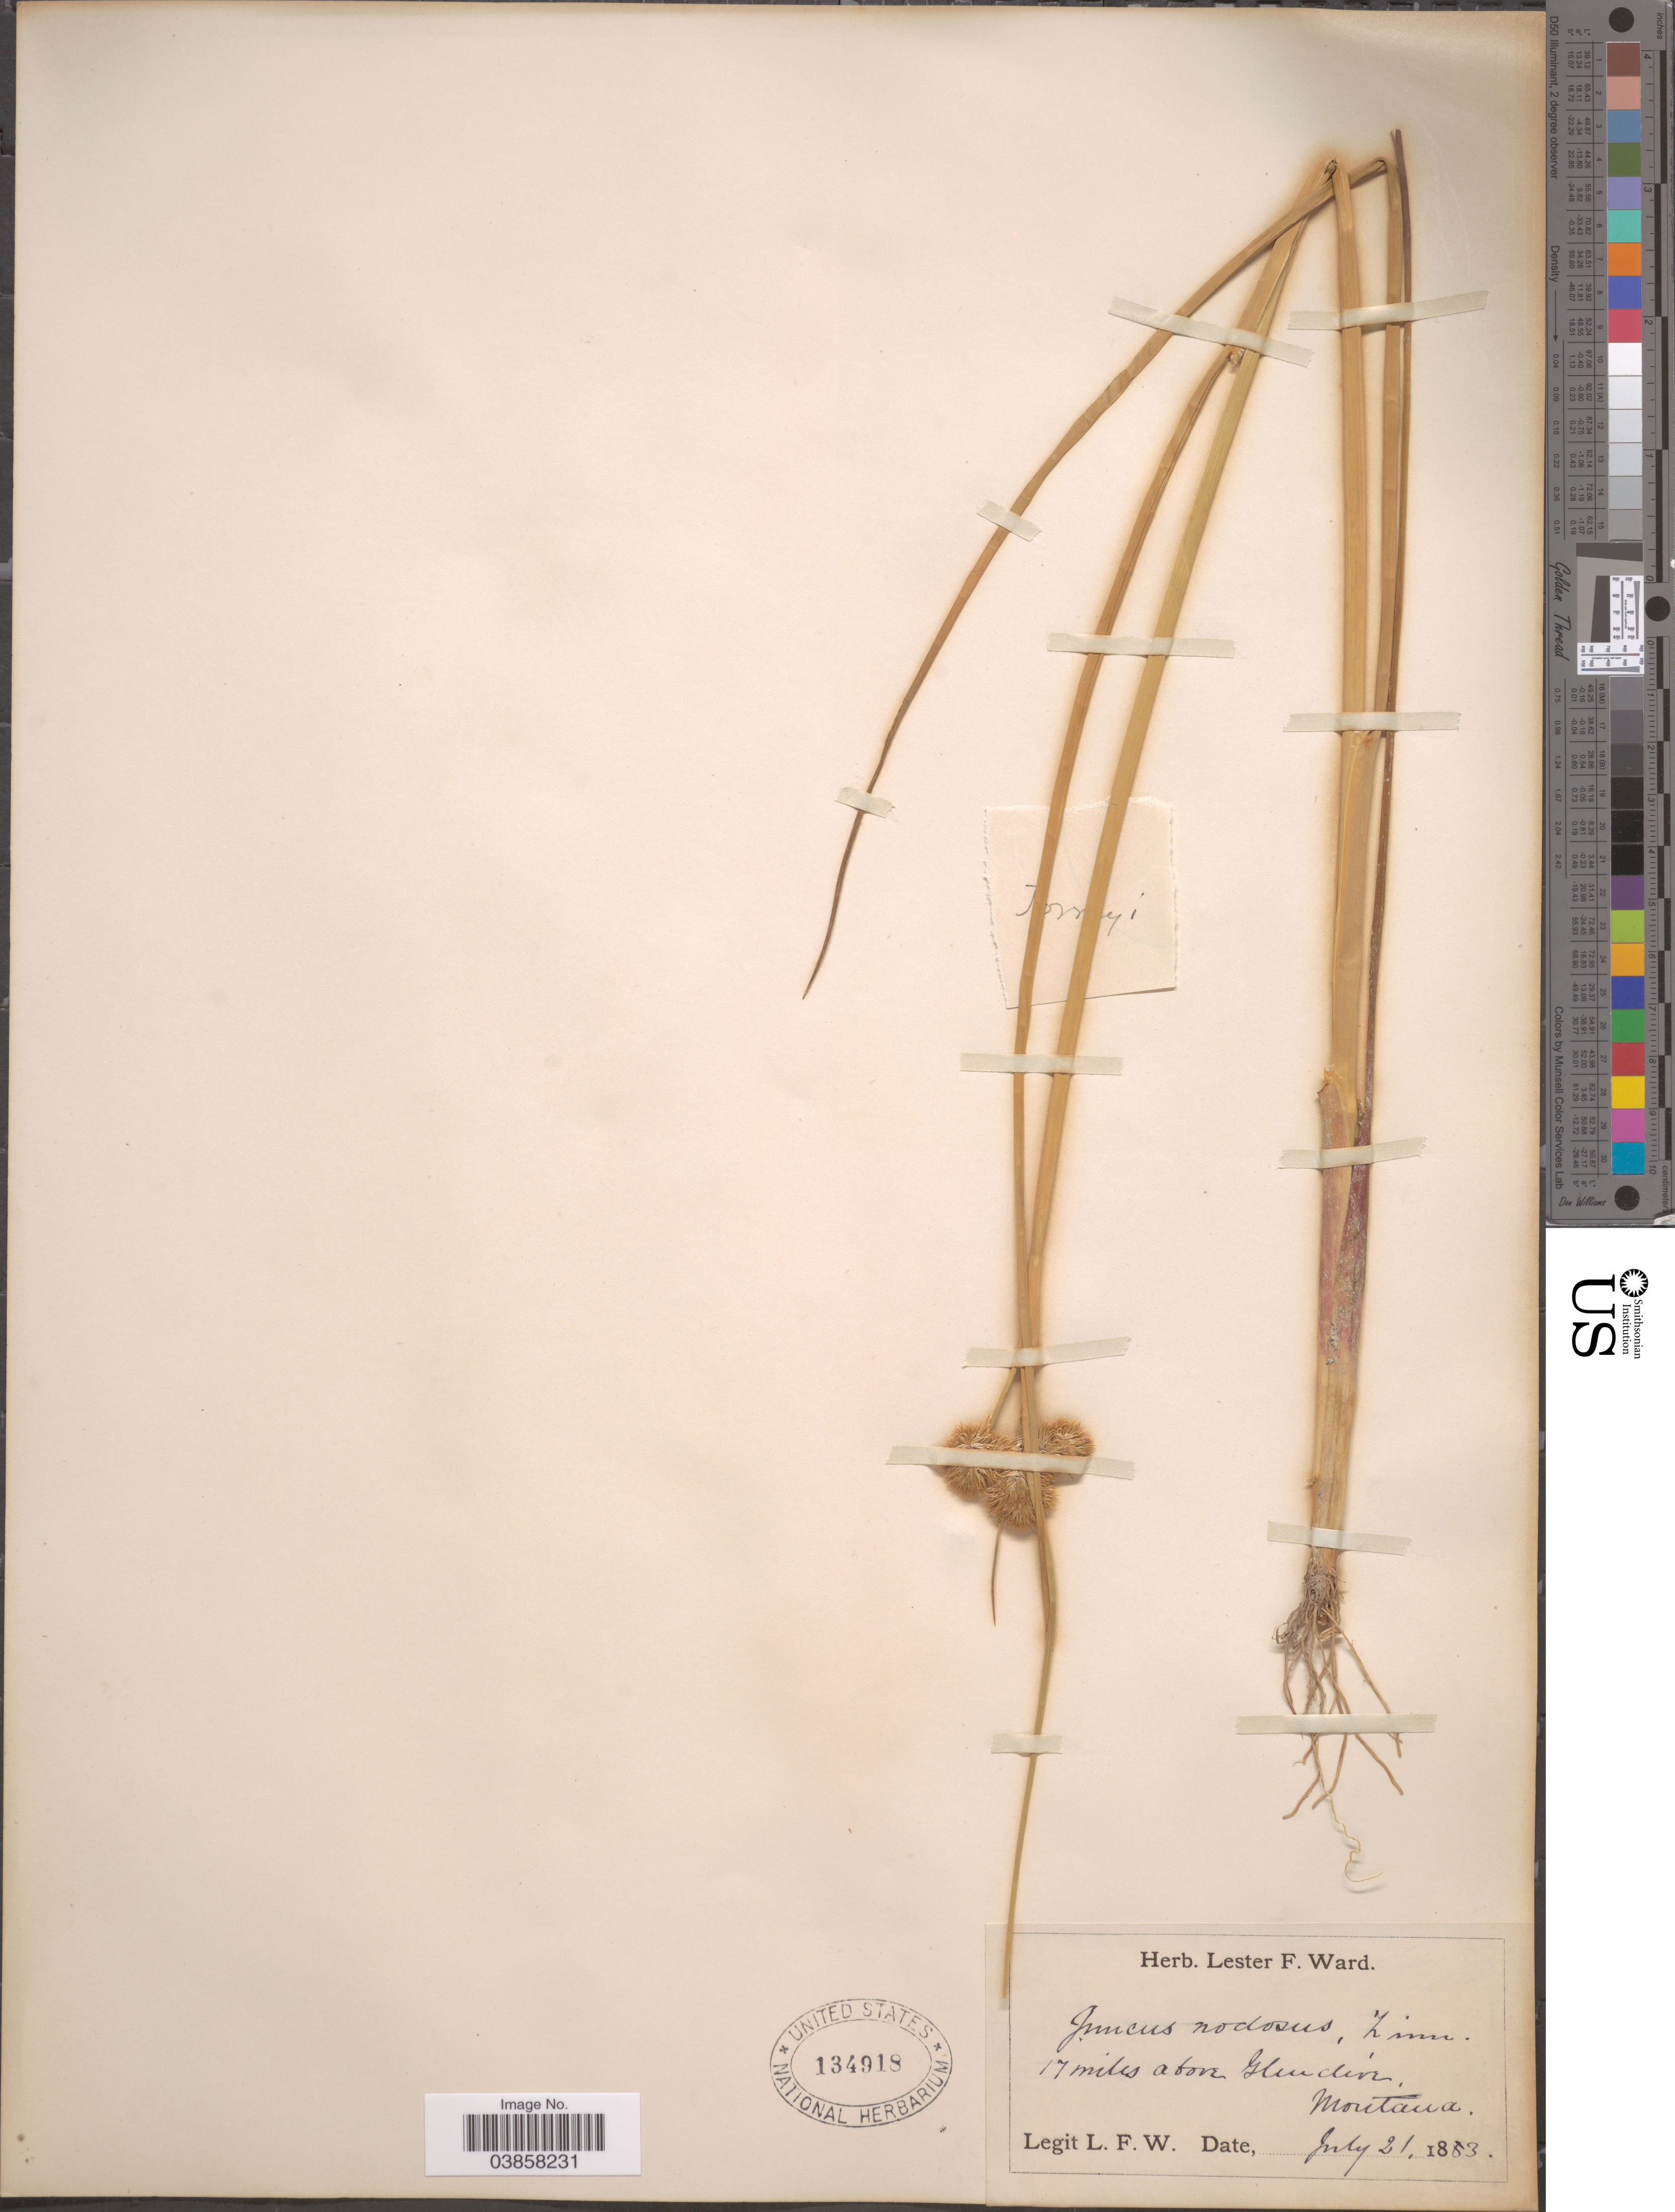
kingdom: Plantae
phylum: Tracheophyta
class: Liliopsida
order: Poales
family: Juncaceae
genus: Juncus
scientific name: Juncus torreyi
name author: Coville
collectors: L. F. Ward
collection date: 1883-07-21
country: United States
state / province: Montana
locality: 17 miles above Glendive.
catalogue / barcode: US 134918